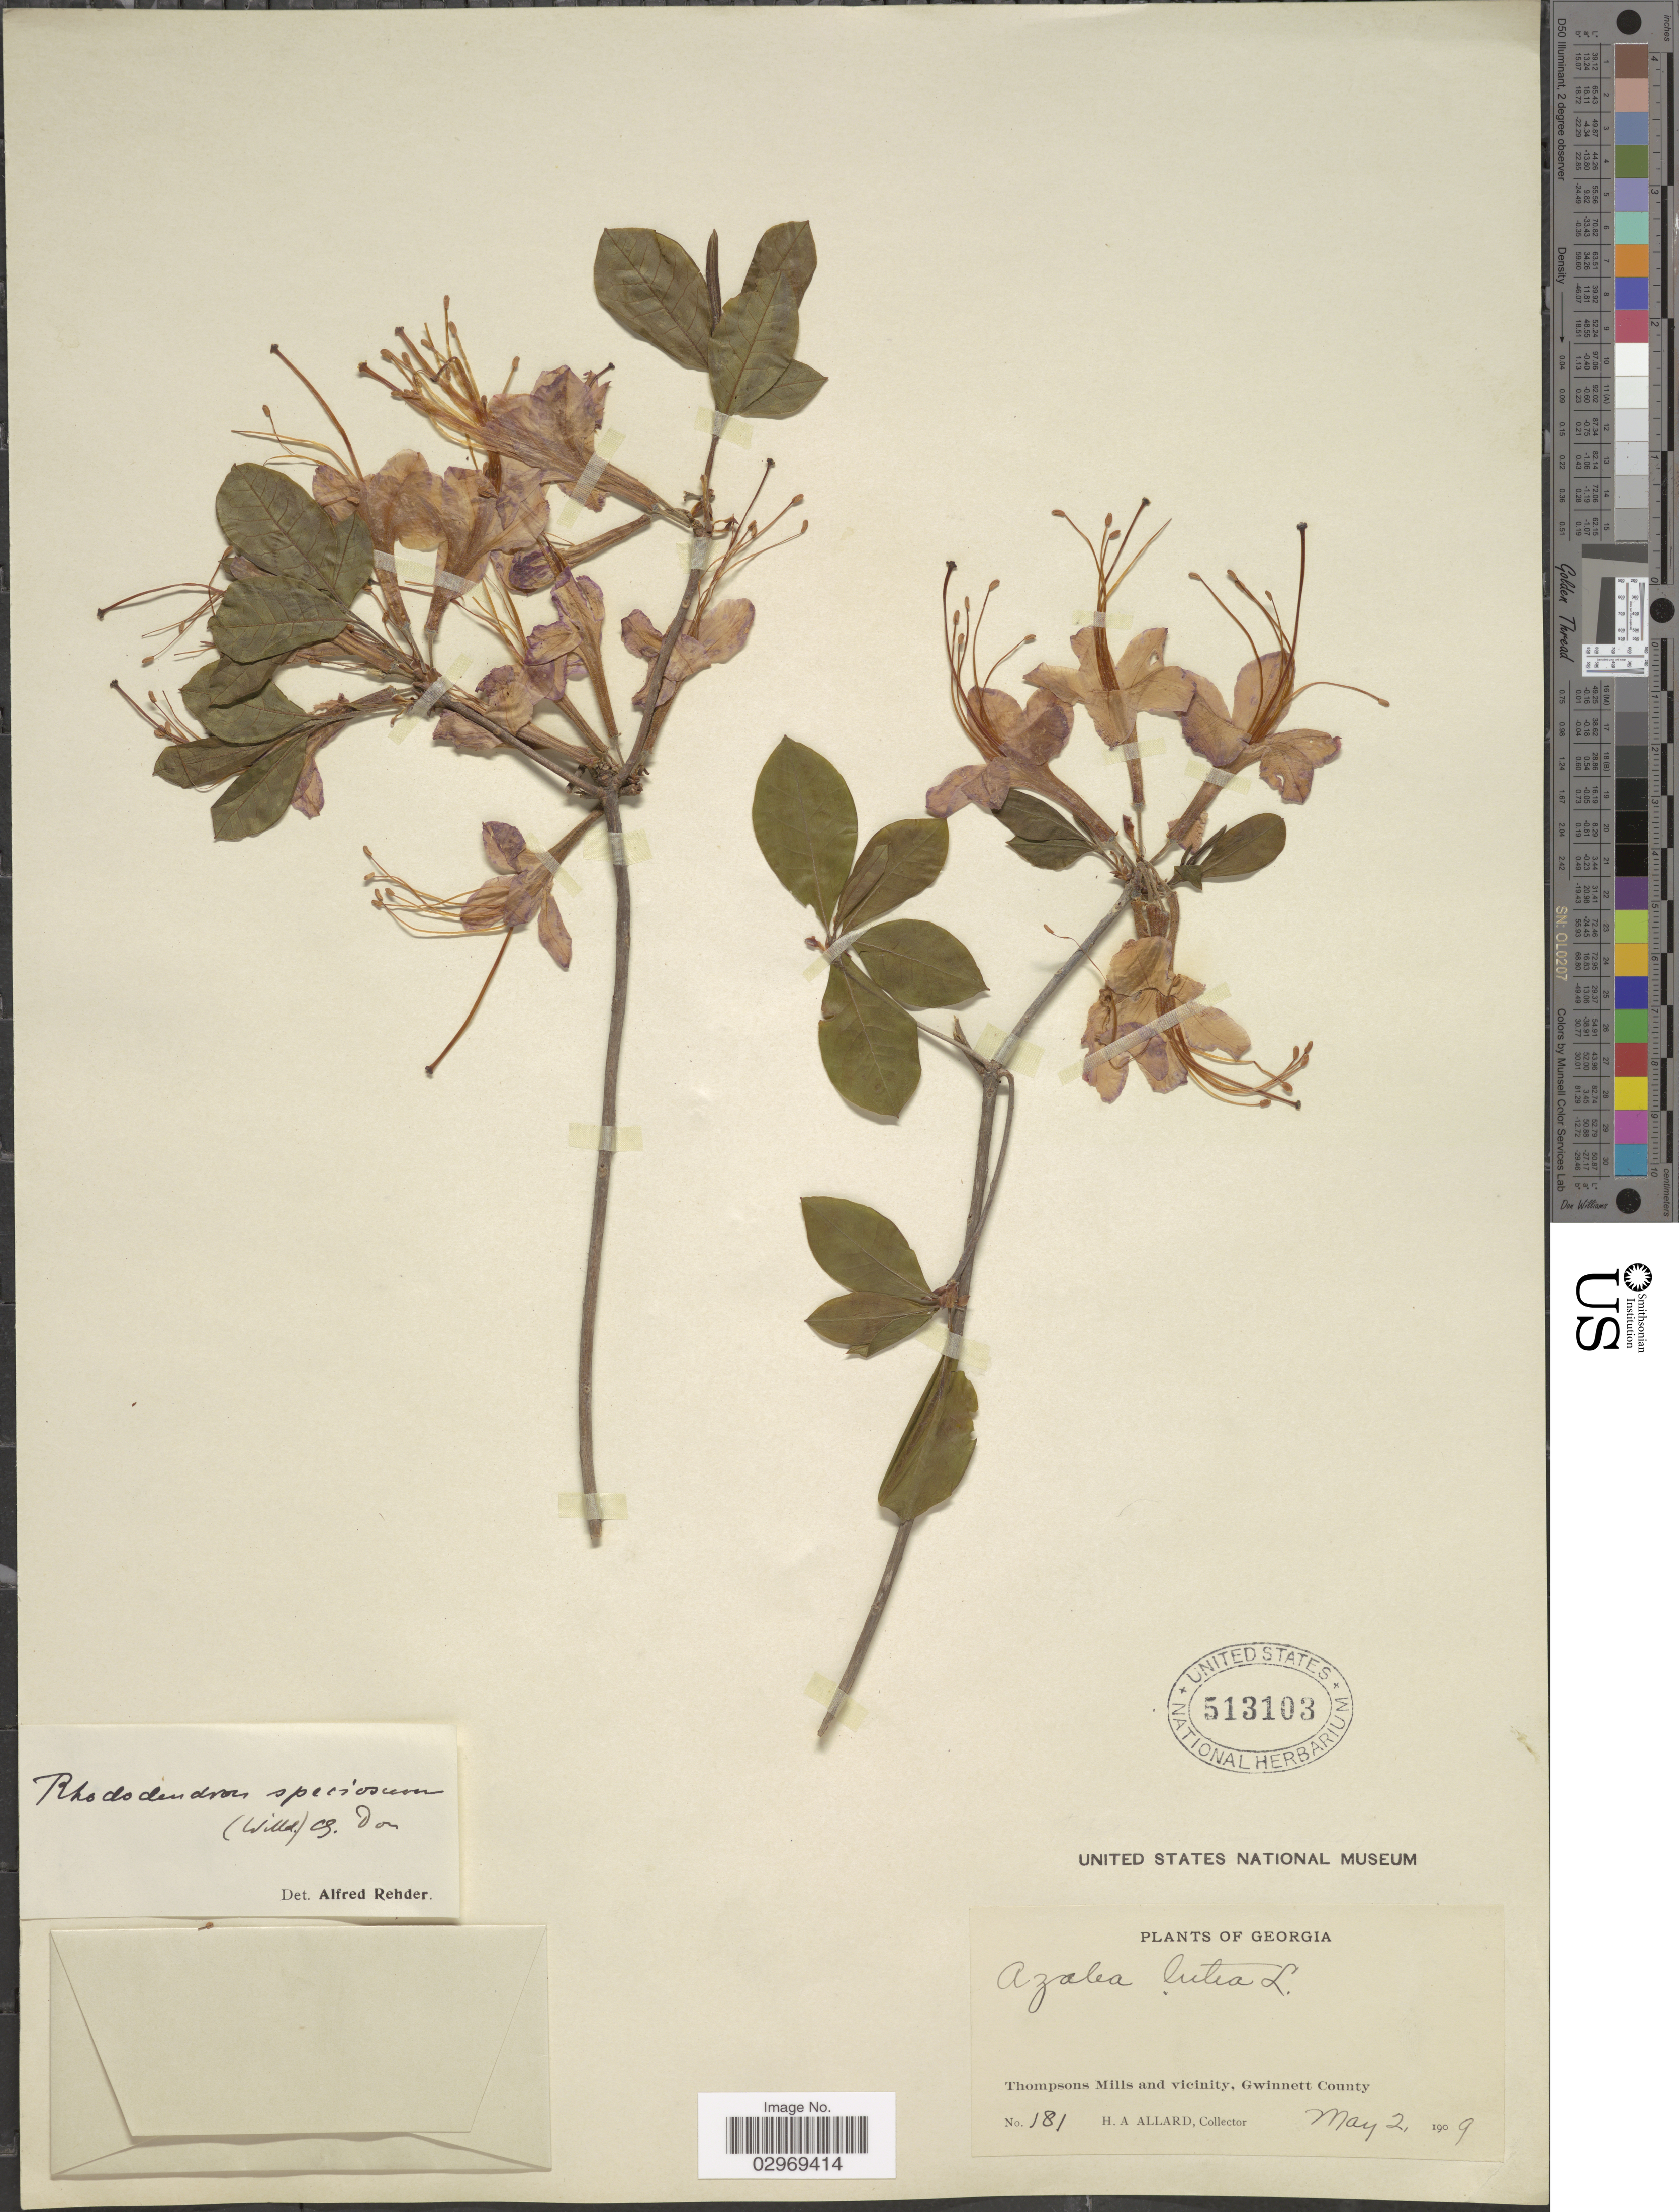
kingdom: Plantae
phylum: Tracheophyta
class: Magnoliopsida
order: Ericales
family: Ericaceae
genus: Rhododendron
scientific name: Rhododendron speciosum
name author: (Willd.) G. Don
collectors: H. A. Allard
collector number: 181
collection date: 1909-05-02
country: United States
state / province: Georgia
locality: Thompsons Mills and vicinity, Gwinnett County.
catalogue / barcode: US 513103